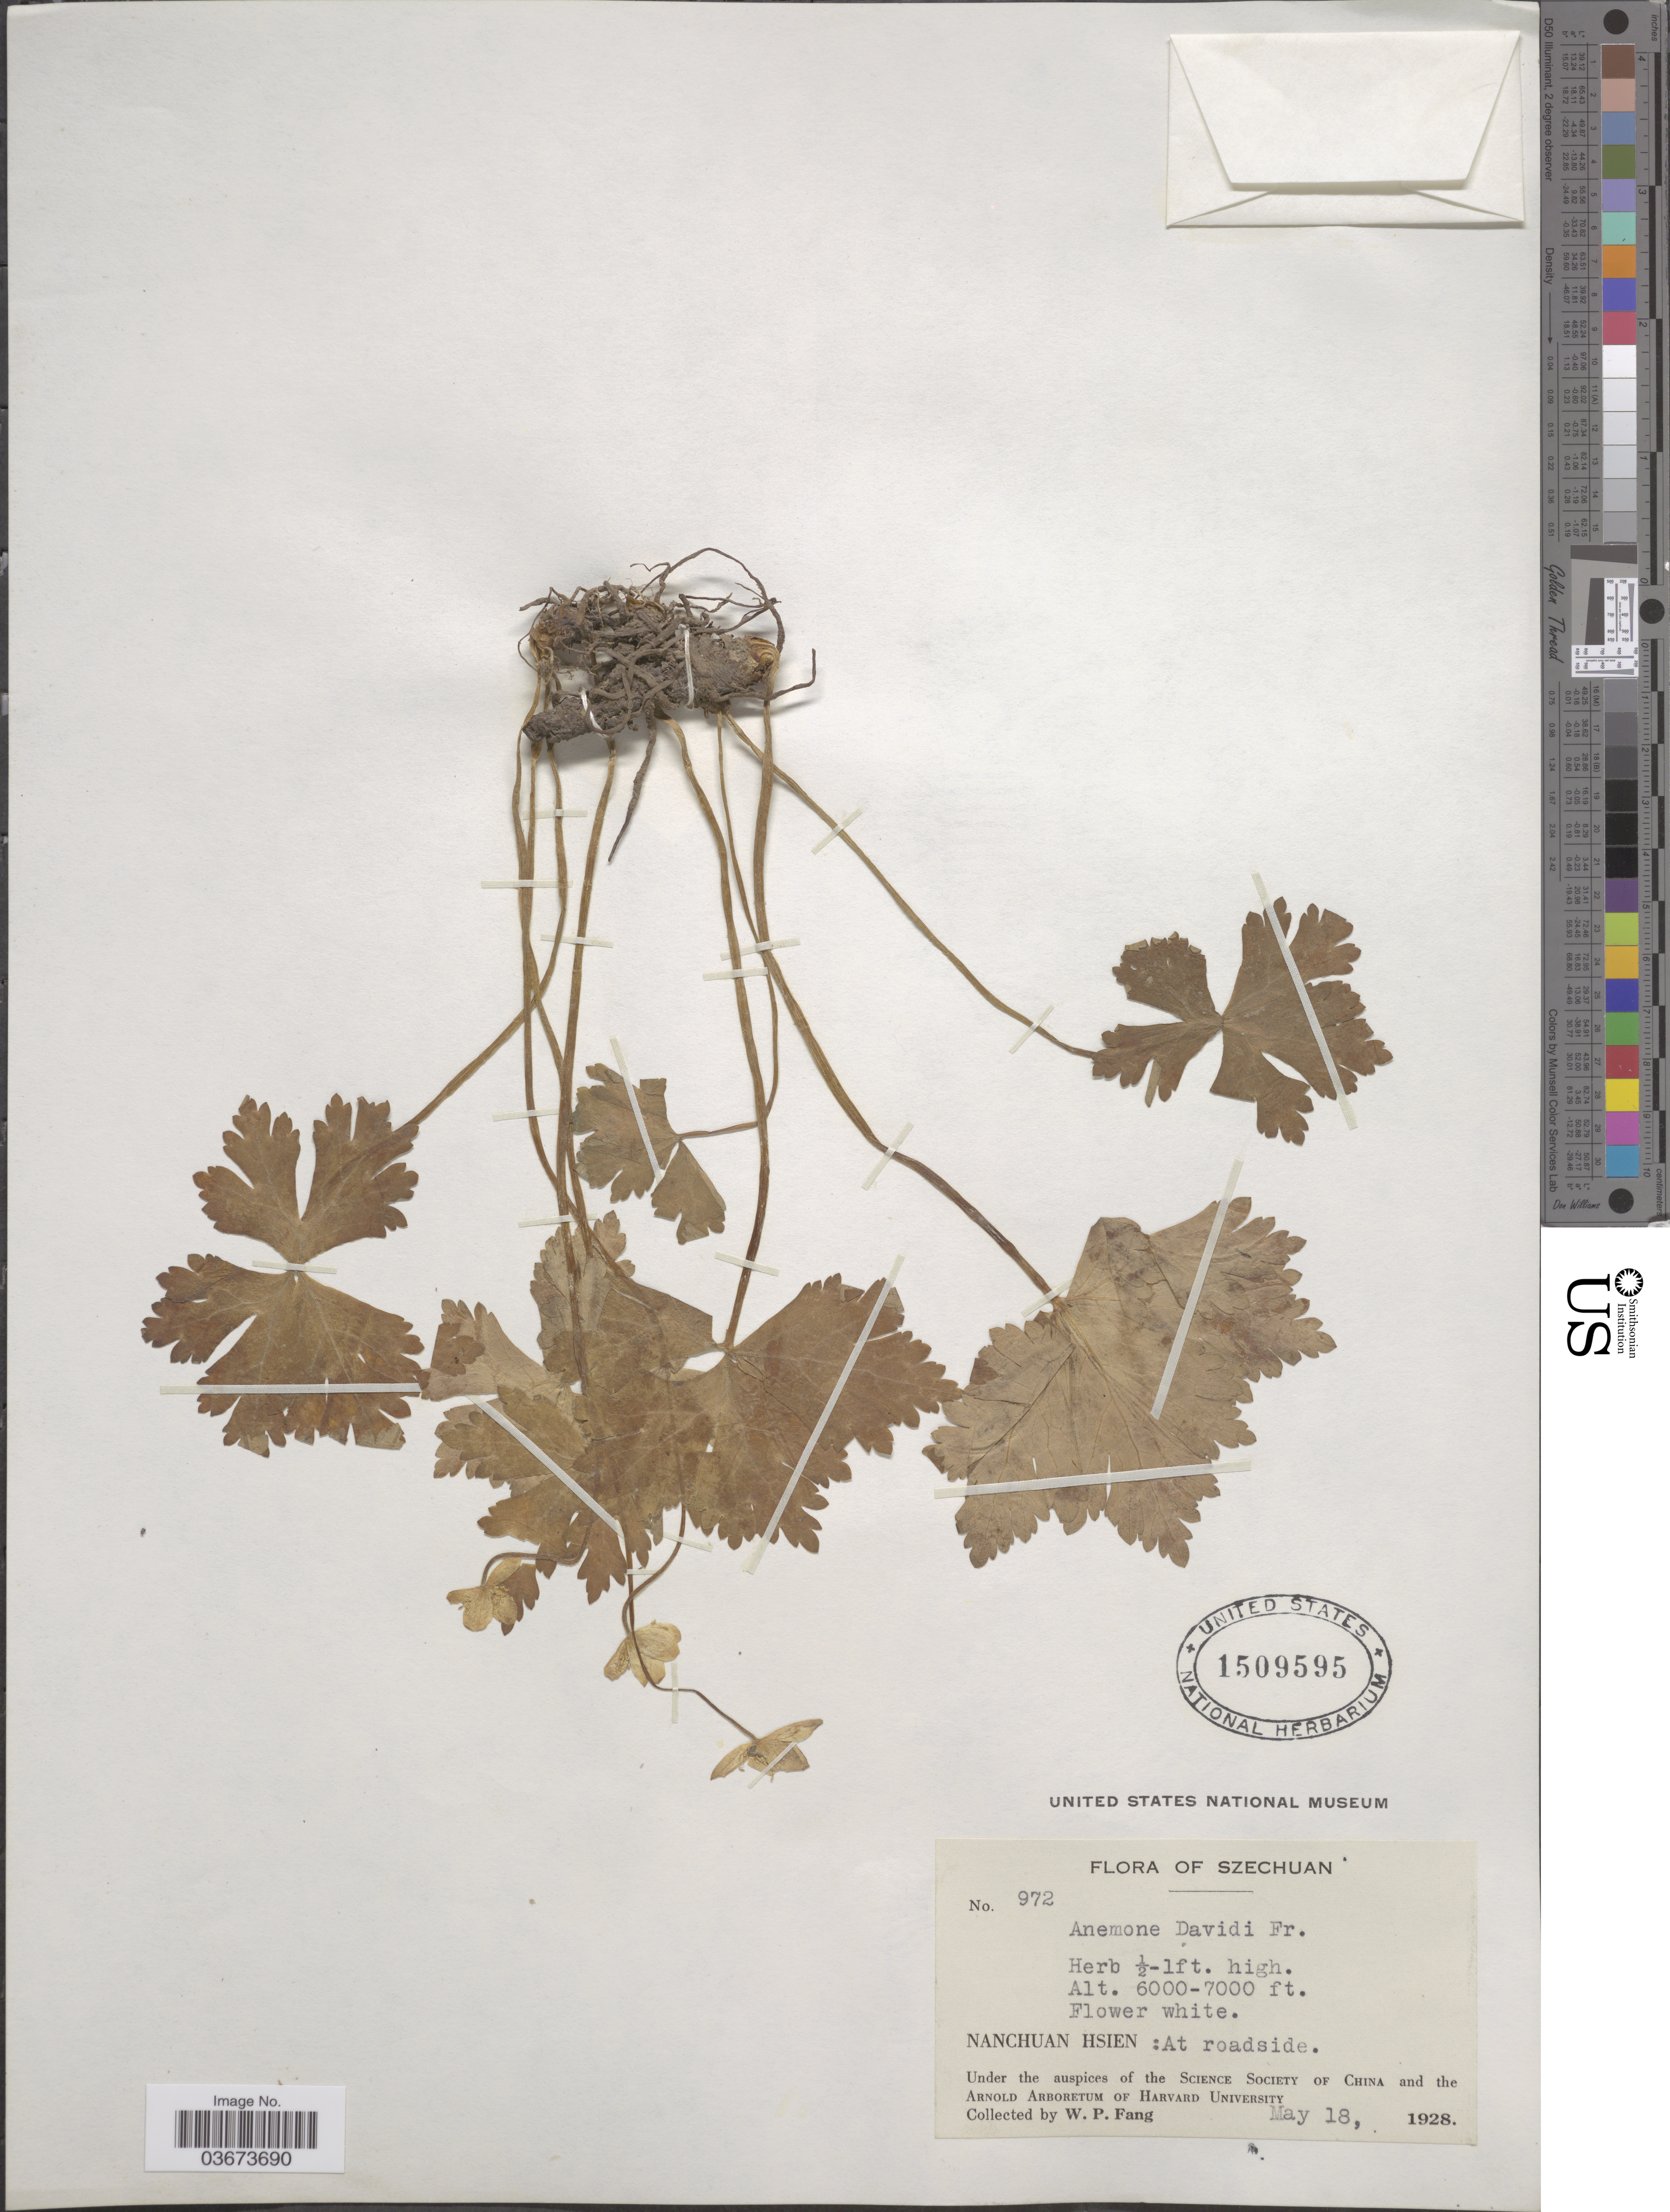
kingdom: Plantae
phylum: Tracheophyta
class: Magnoliopsida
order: Ranunculales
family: Ranunculaceae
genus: Anemone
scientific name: Anemone davidii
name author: Franch.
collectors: W. P. Fang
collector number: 972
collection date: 1928-05-18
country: China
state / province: Sichuan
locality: Szechuan. Nanchuan Hsien.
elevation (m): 1829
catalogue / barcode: US 1509595